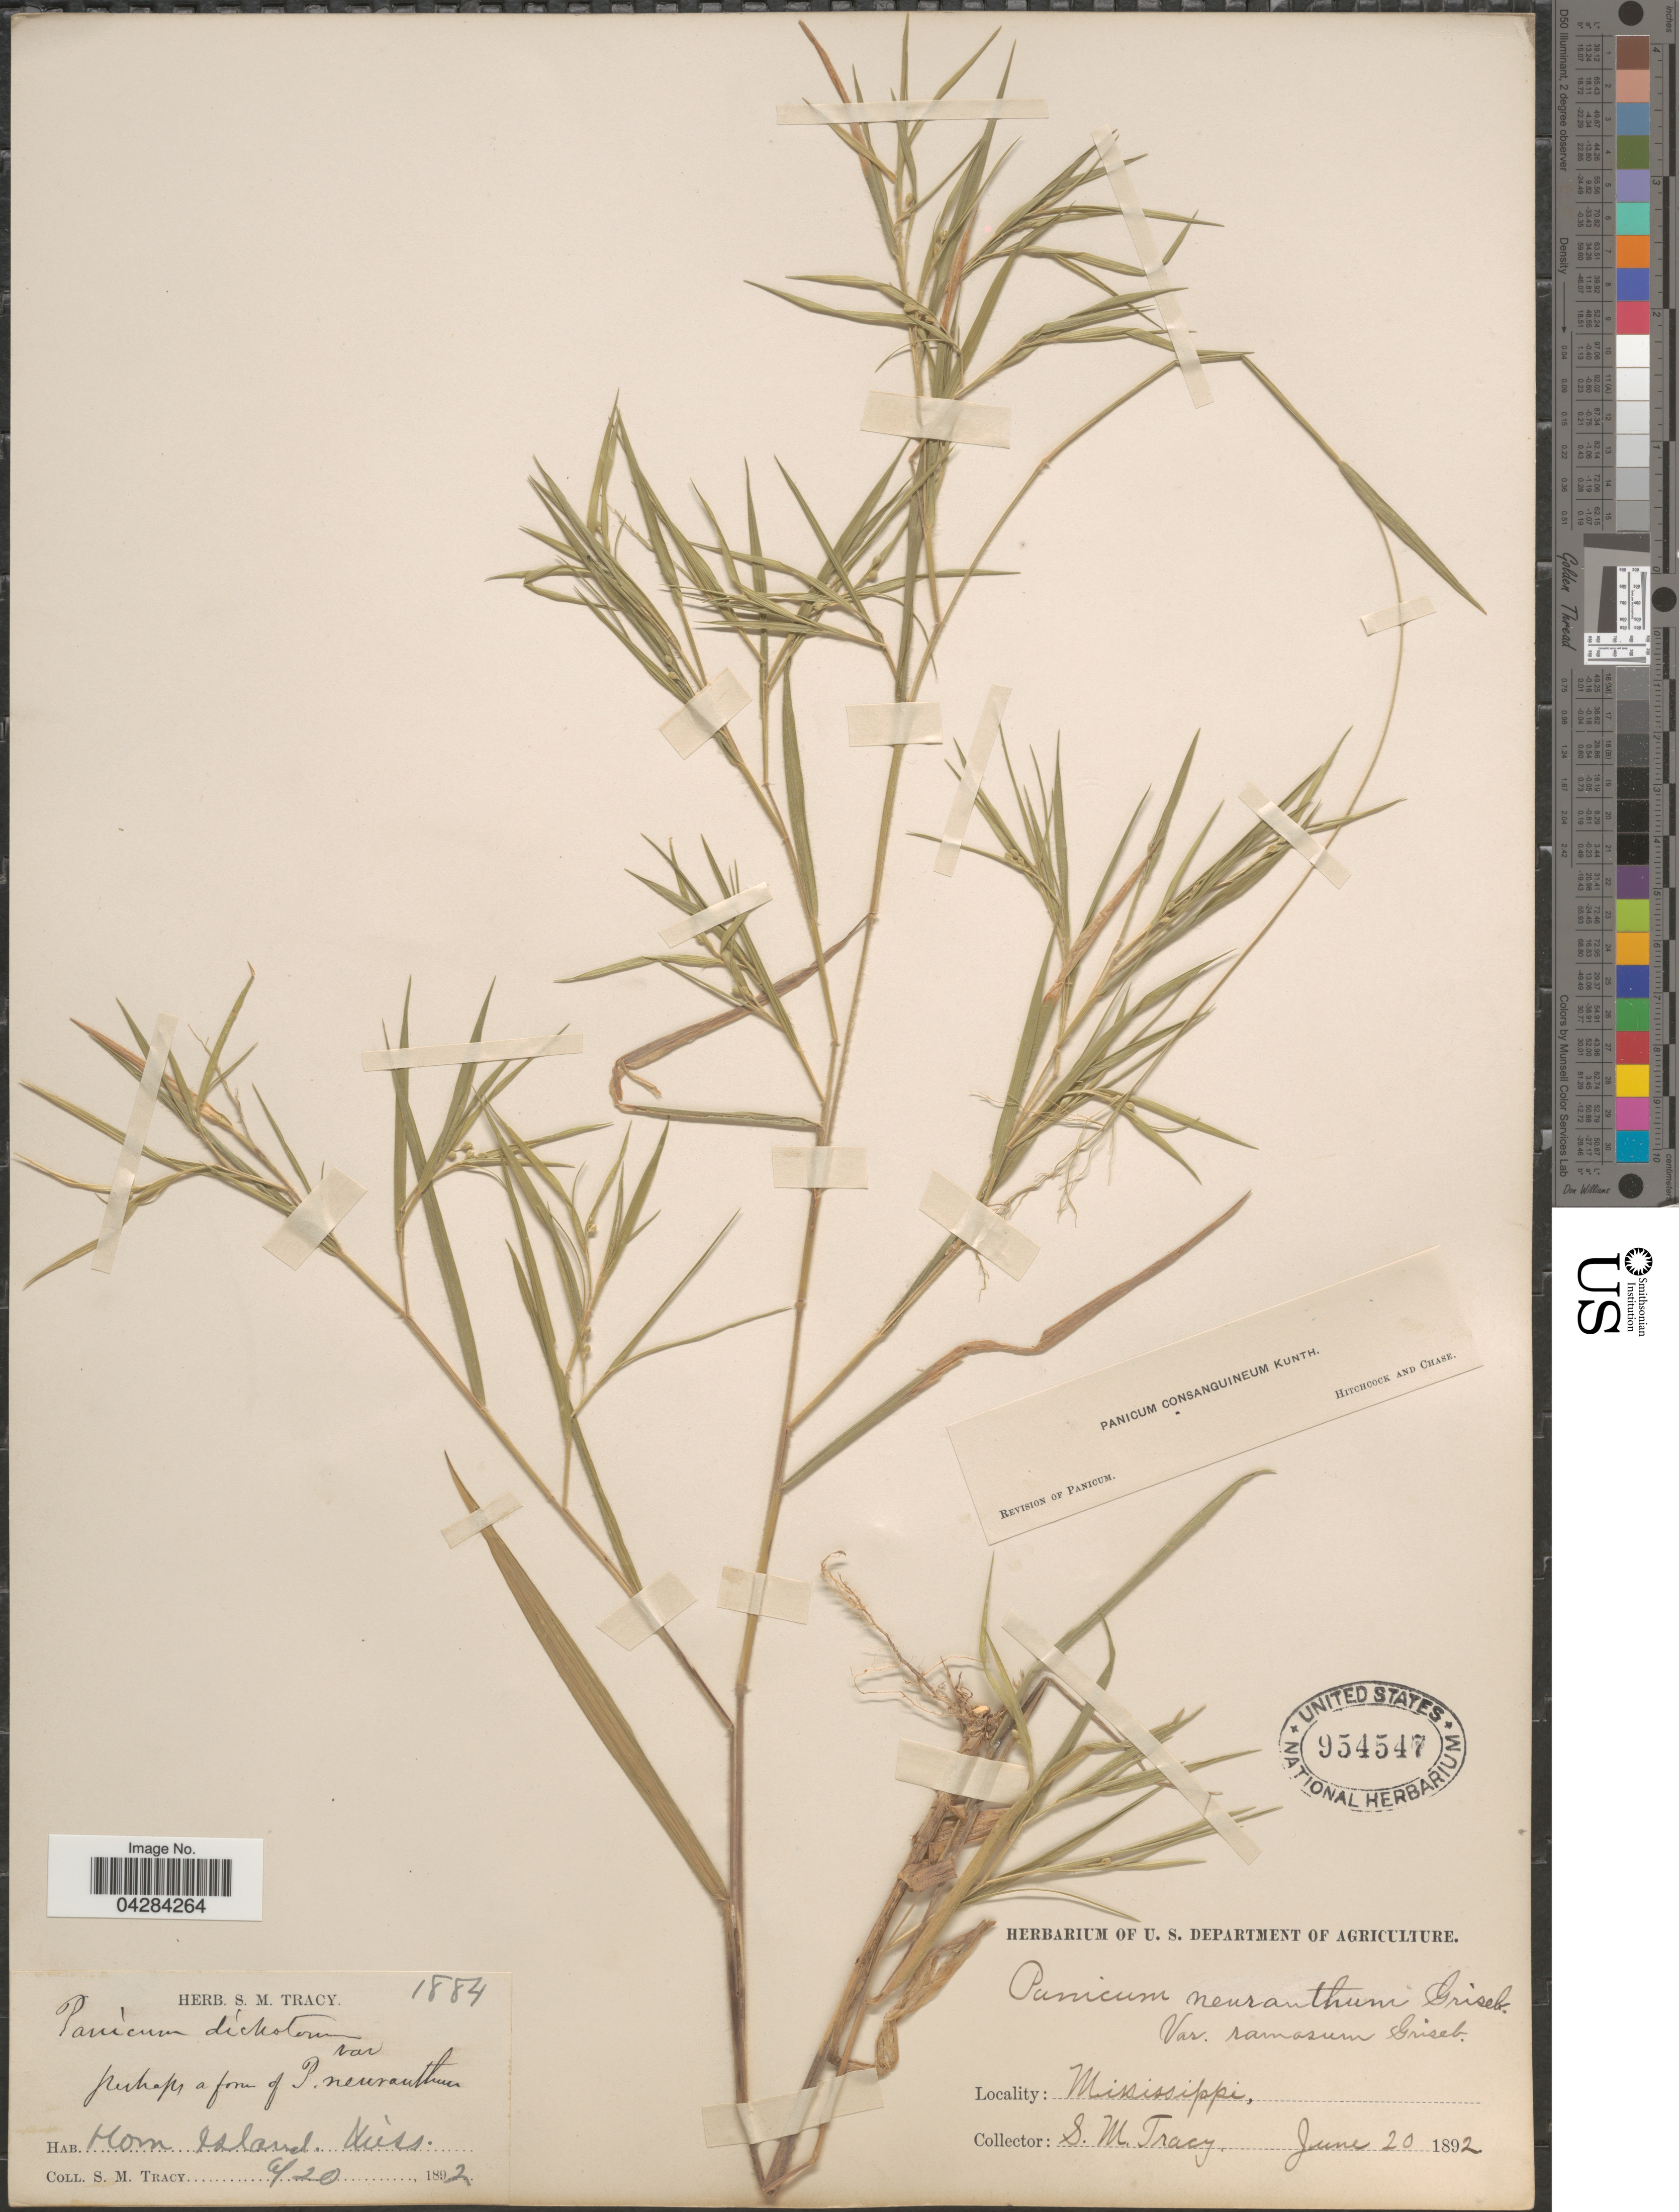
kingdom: Plantae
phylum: Tracheophyta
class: Liliopsida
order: Poales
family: Poaceae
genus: Dichanthelium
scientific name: Dichanthelium oligosanthes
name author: (Schult.) Gould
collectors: S. M. Tracy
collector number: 1884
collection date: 1892-06-20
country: United States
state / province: Mississippi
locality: Horn Island.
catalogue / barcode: US 954547